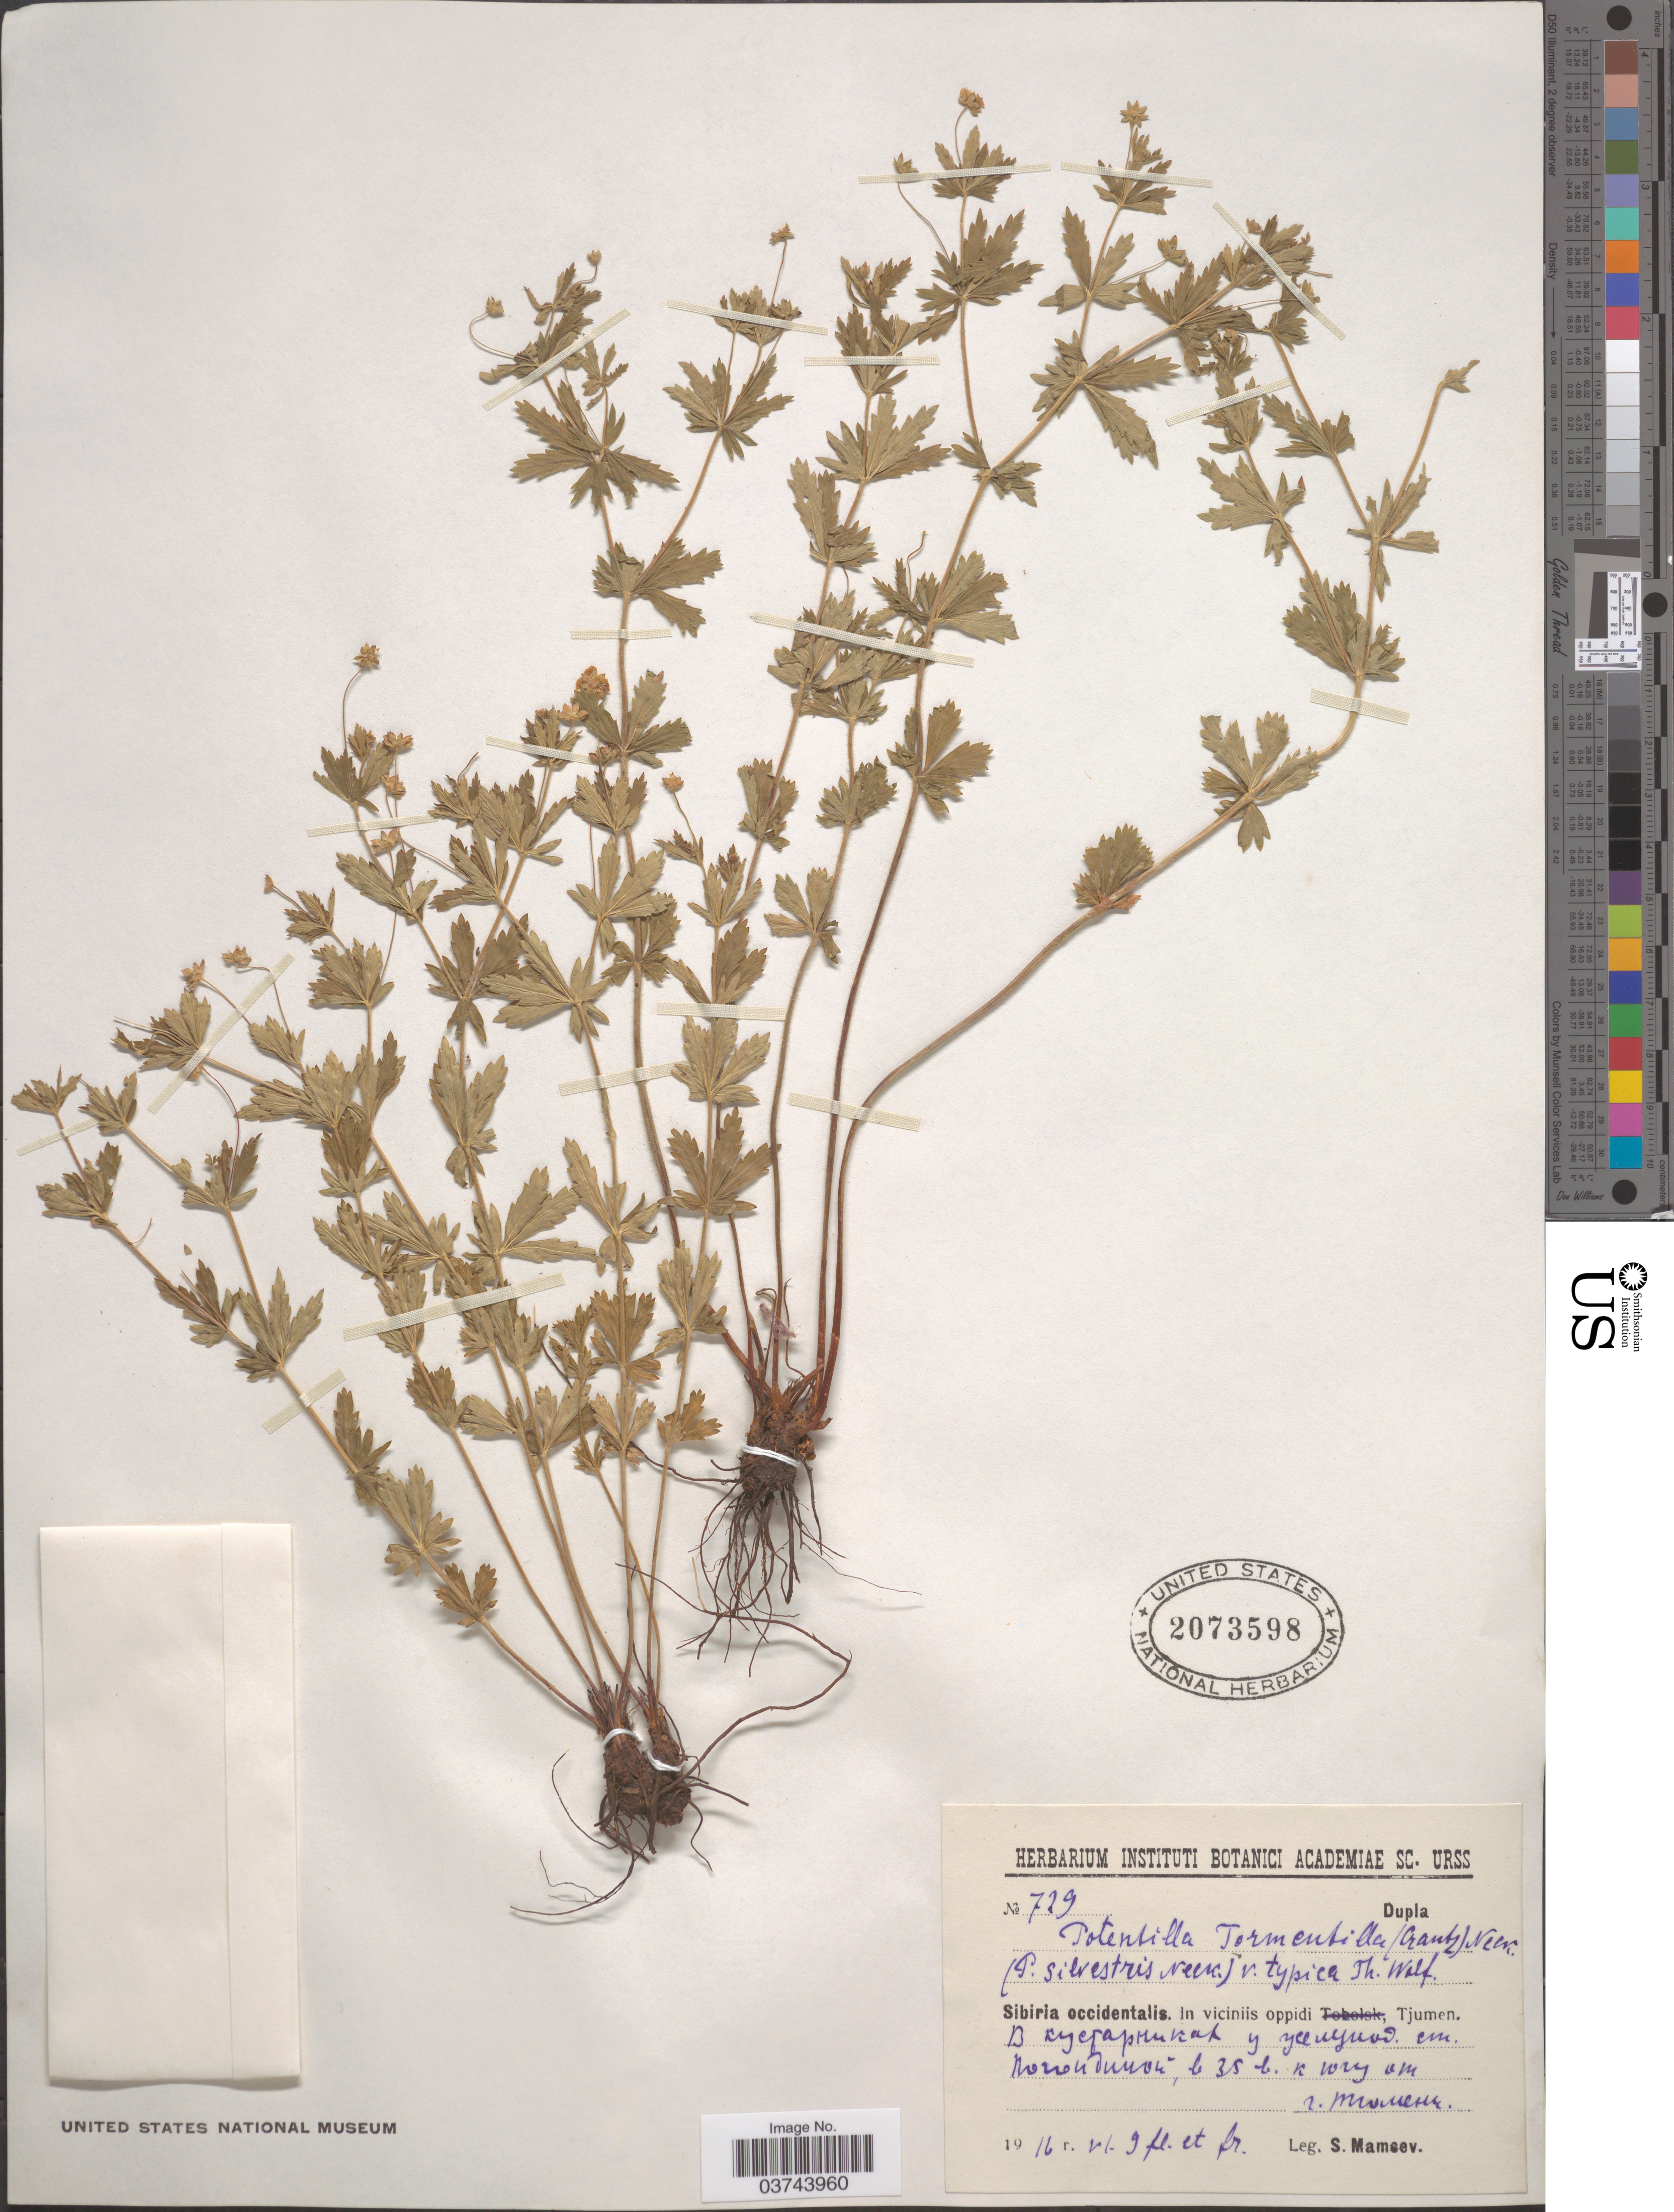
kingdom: Plantae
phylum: Tracheophyta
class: Magnoliopsida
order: Rosales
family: Rosaceae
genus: Potentilla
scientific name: Potentilla tormentilla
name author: Neck.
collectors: S. Mameev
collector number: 729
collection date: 1916-06-09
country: Russian Federation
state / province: Tyumen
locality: Sibiria occidentalis. In viciniis oppidi, Tjumen. X.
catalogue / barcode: US 2073598